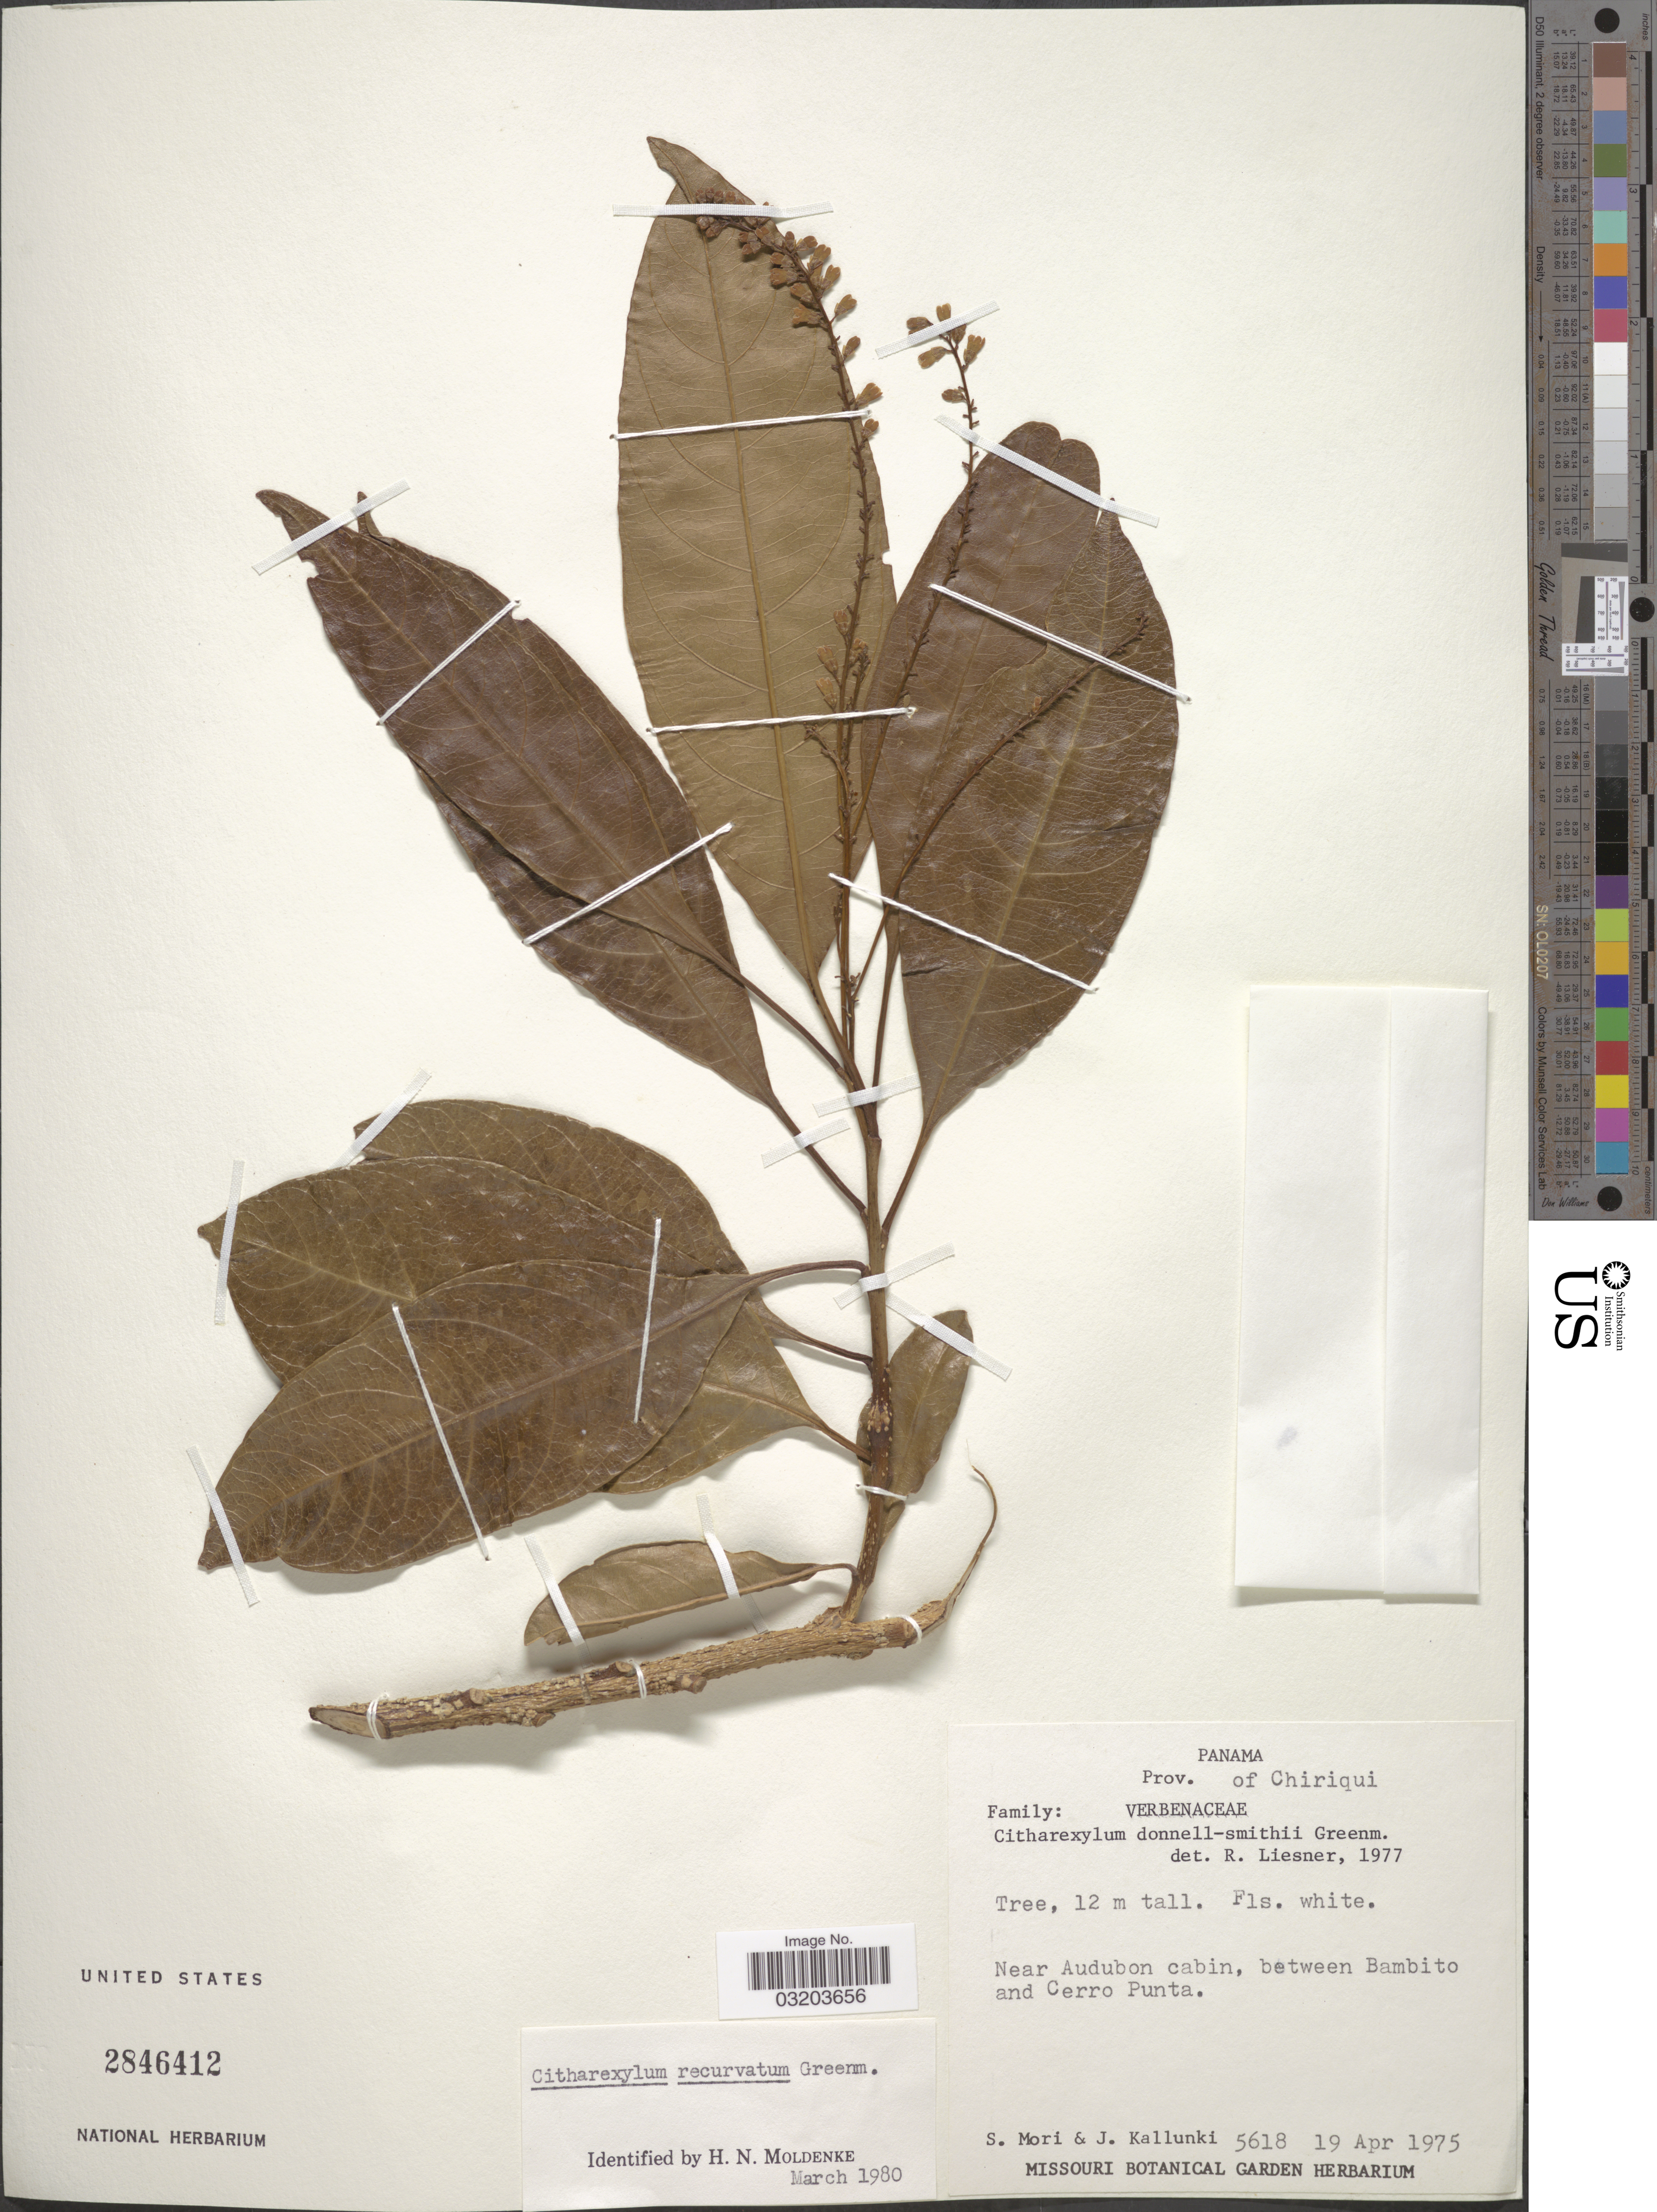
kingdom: Plantae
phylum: Tracheophyta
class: Magnoliopsida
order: Lamiales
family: Verbenaceae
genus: Citharexylum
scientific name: Citharexylum recurvatum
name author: Greenm.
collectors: S. Mori & J. Kallunki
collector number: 5618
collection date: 1975-04-19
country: Panama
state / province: Chiriqui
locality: Near Audubon cabin, between Bambito and Cerro Punta.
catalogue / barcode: US 2846412